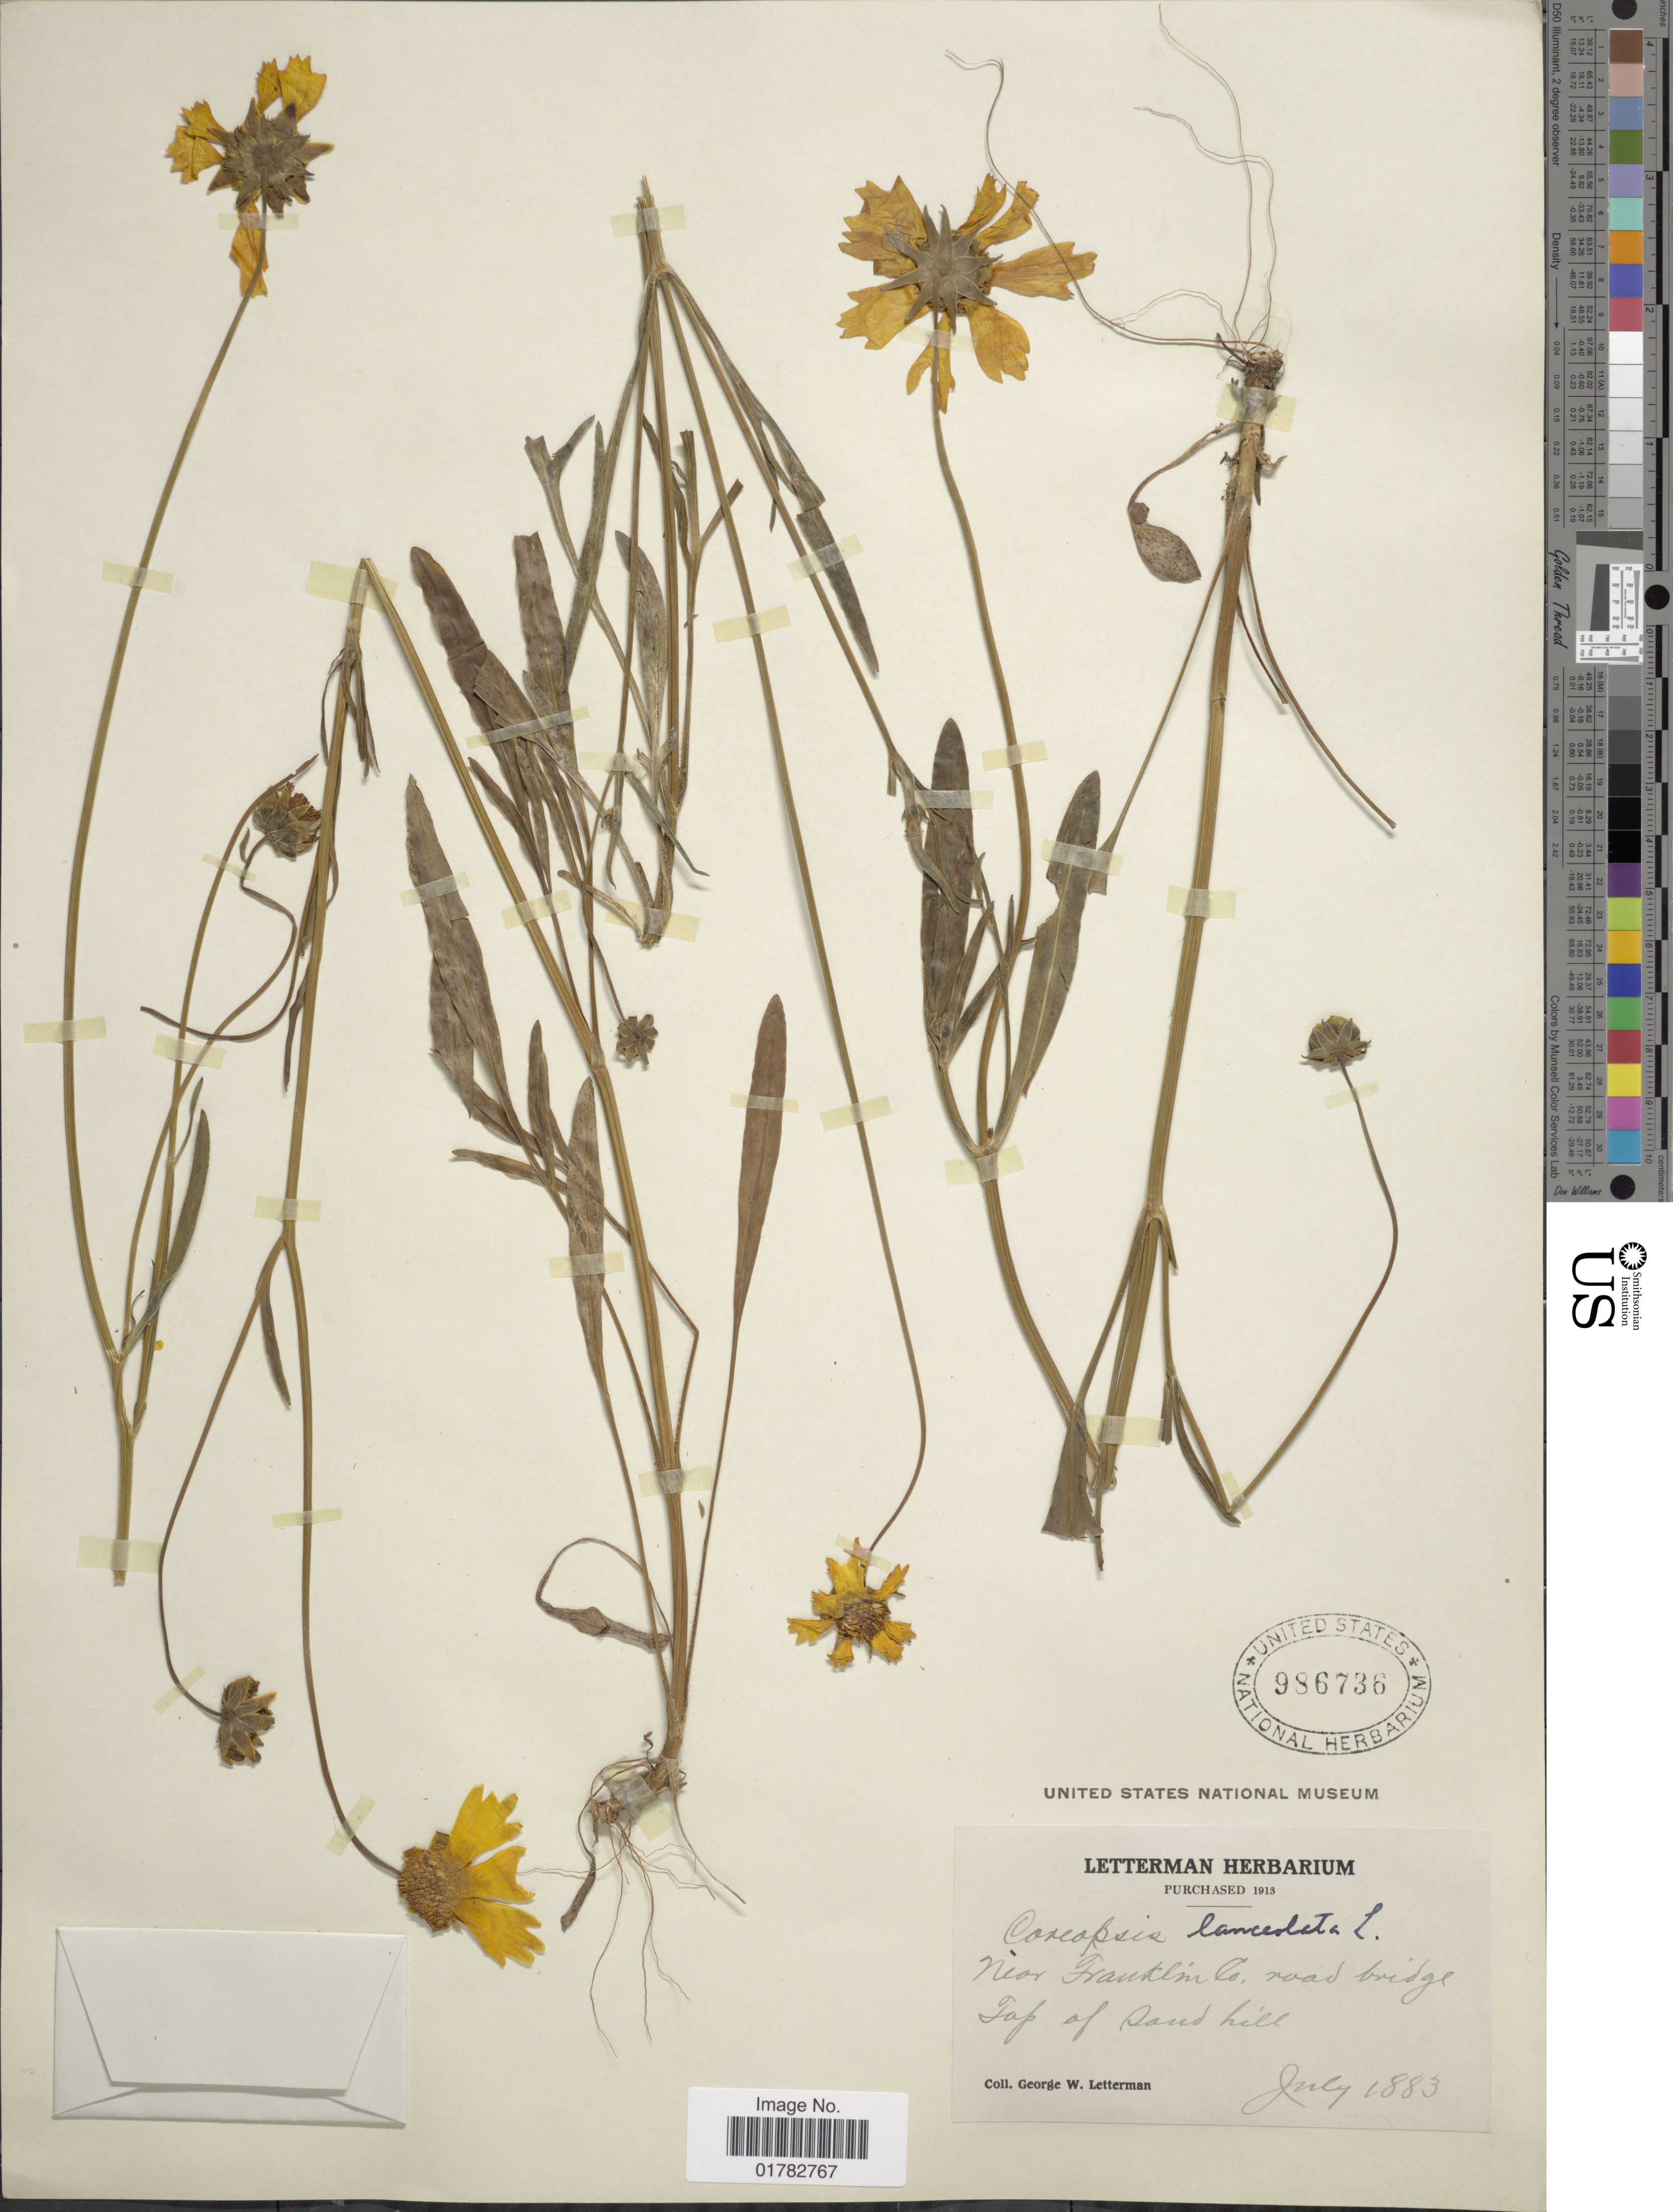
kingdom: Plantae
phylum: Tracheophyta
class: Magnoliopsida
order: Asterales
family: Asteraceae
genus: Coreopsis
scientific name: Coreopsis lanceolata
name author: L.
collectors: G. W. Letterman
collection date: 1883-07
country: United States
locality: Near Franklin Co., road bridge top of sand hill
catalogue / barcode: US 986736